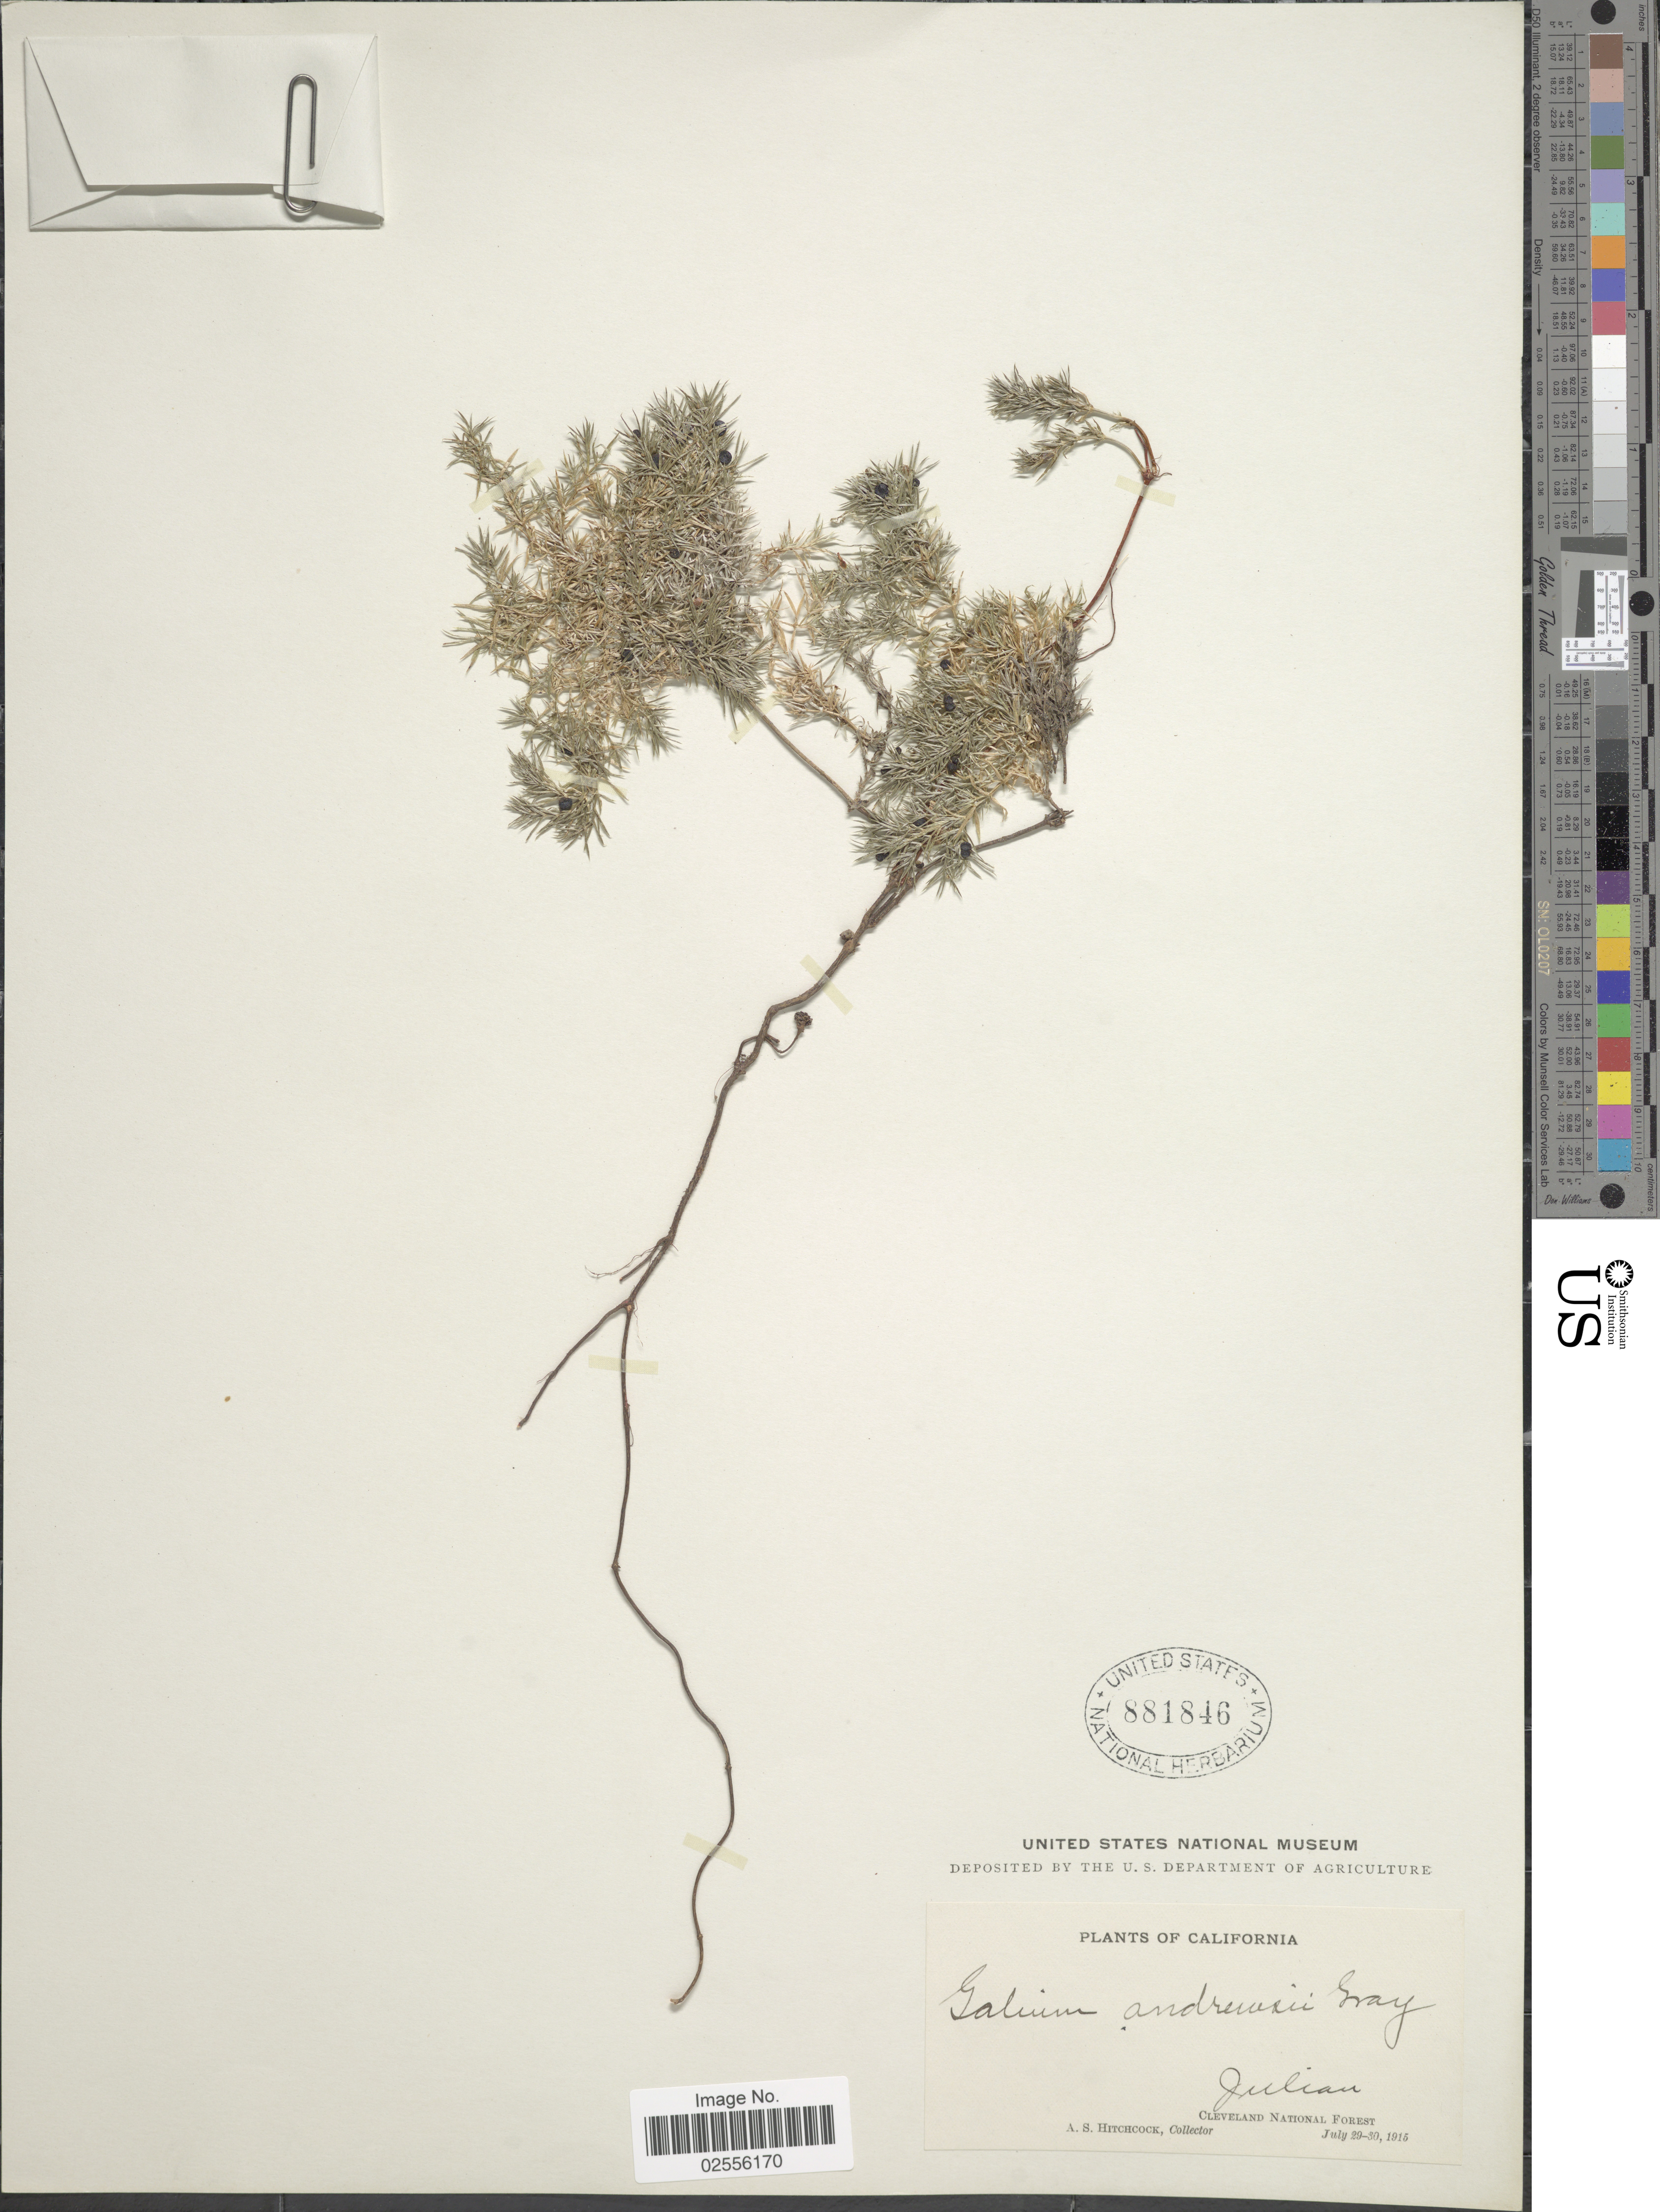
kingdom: Plantae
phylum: Tracheophyta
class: Magnoliopsida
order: Gentianales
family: Rubiaceae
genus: Galium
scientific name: Galium andrewsii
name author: A. Gray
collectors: A. S. Hitchcock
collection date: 1915-07-29/1915-07-30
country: United States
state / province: California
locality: Julian, Cleveland National Forest.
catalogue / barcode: US 881846